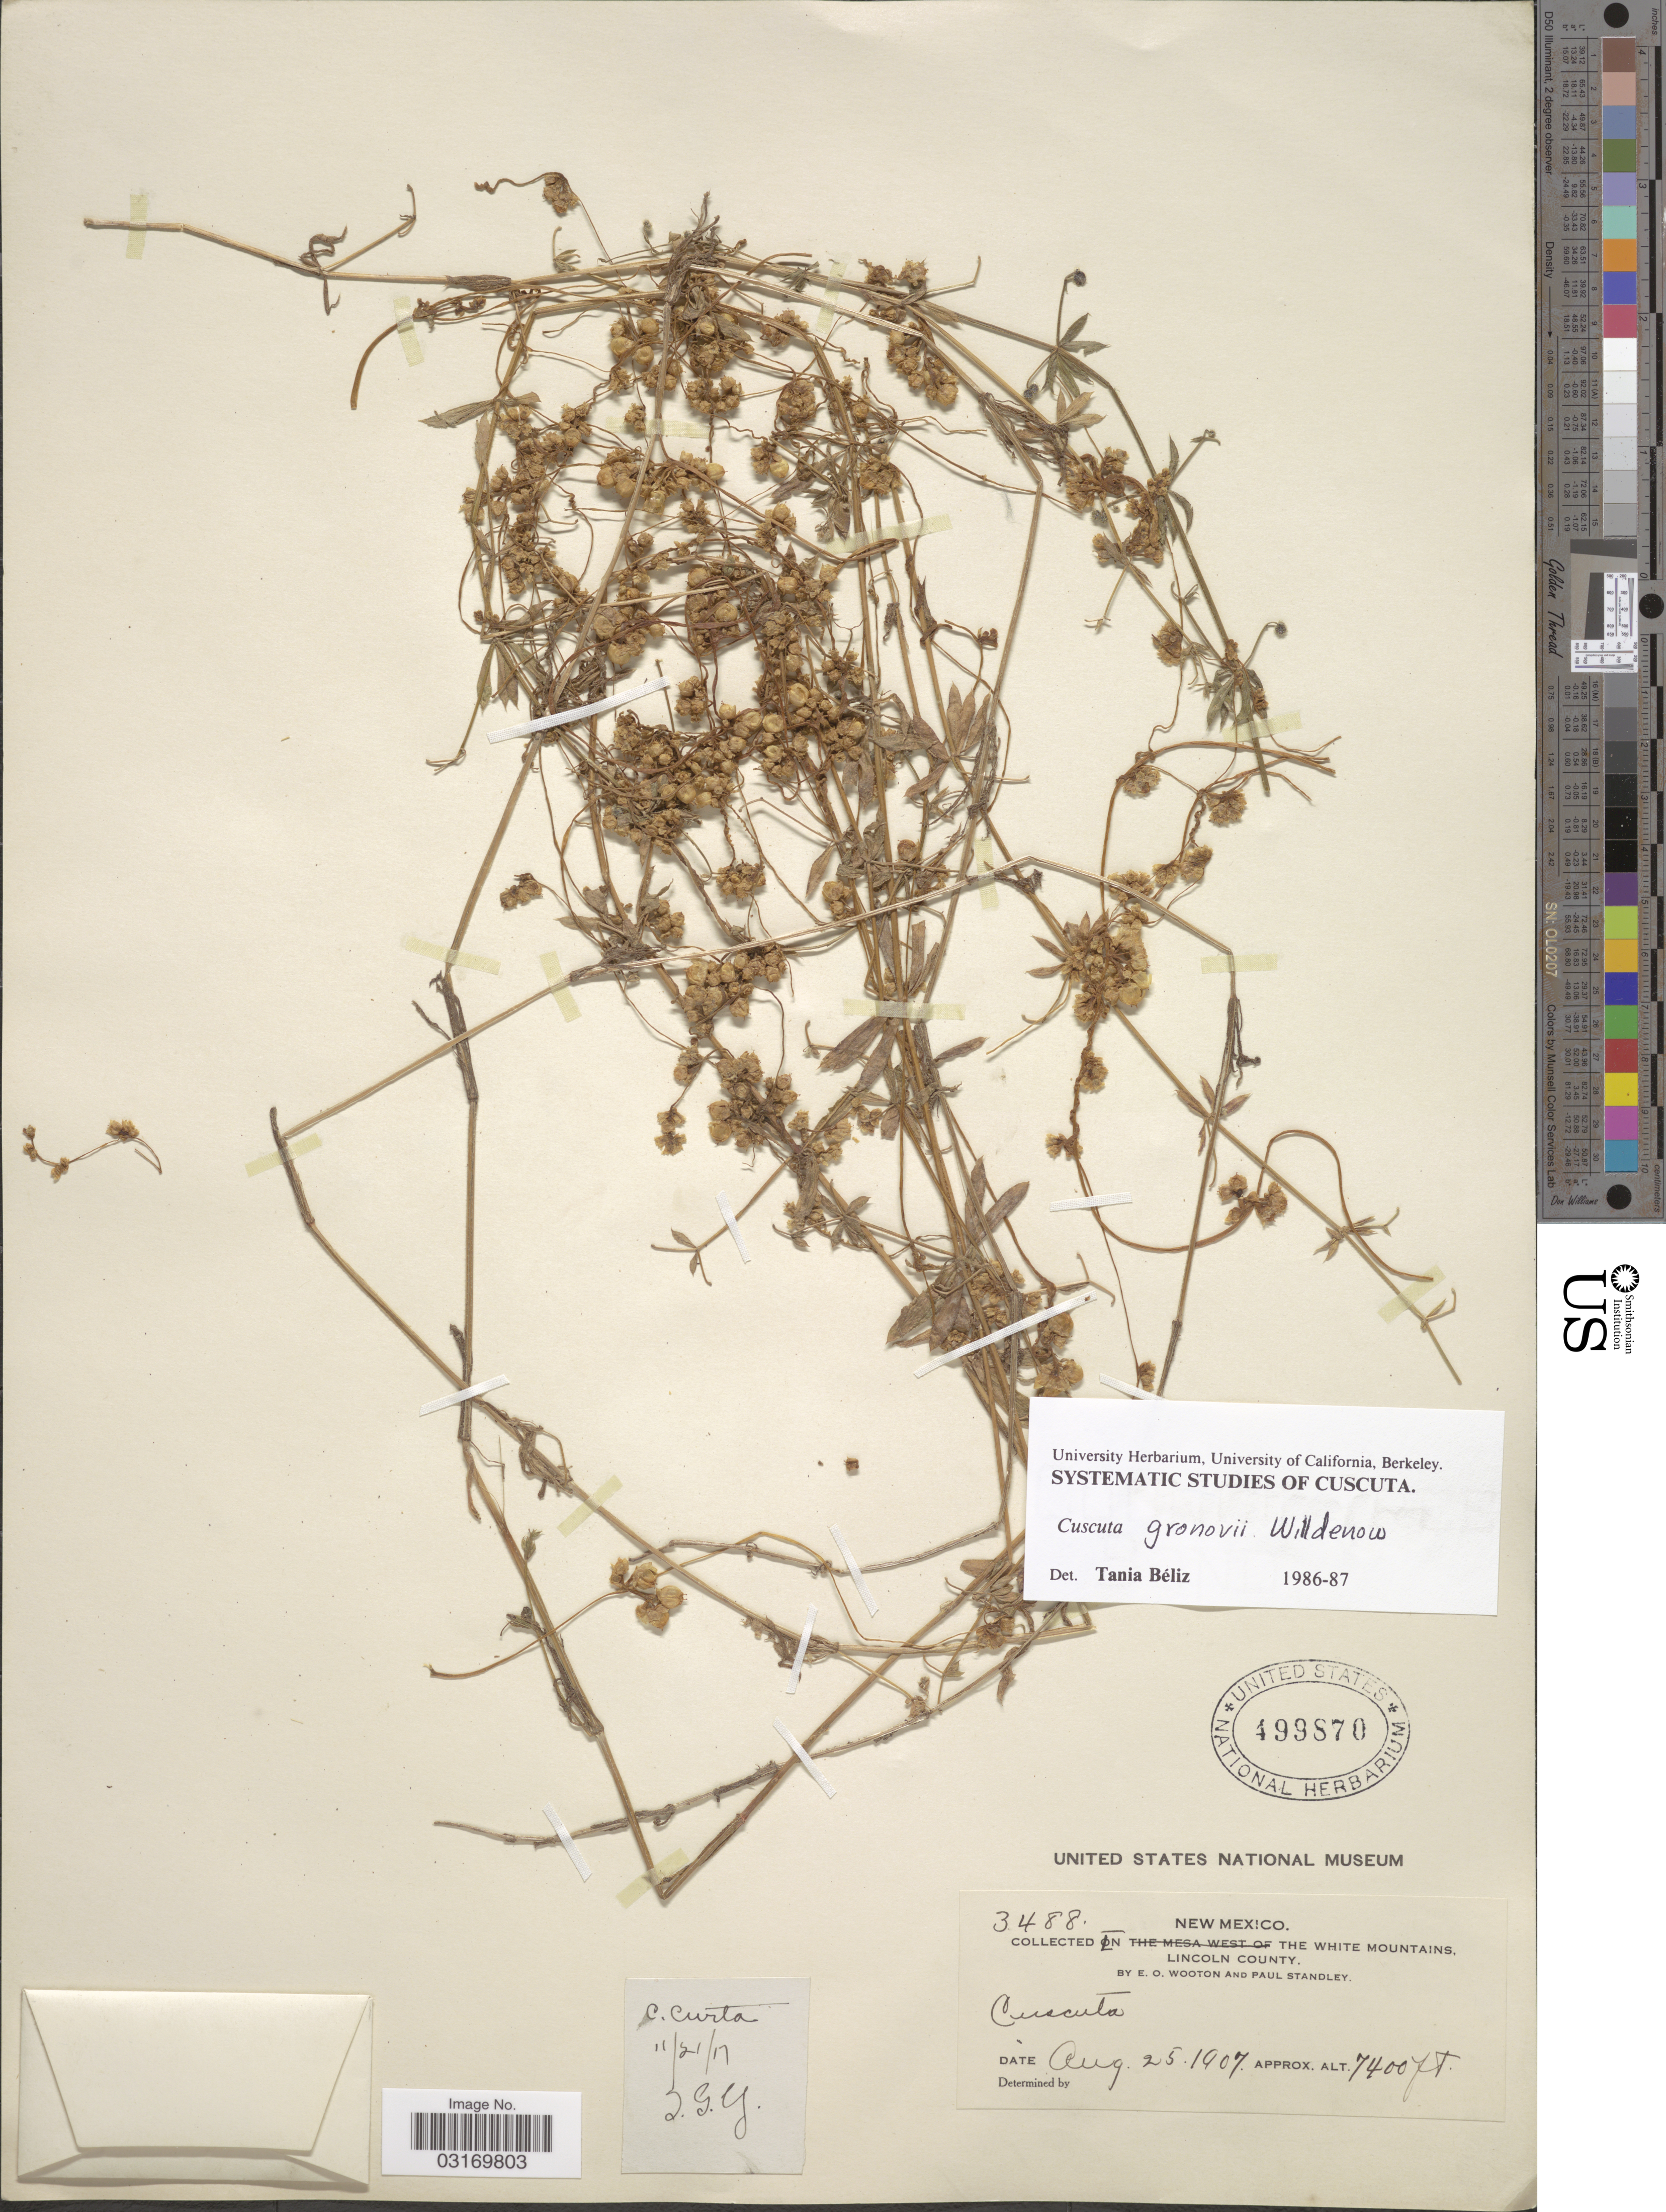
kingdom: Plantae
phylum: Tracheophyta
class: Magnoliopsida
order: Solanales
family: Convolvulaceae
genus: Cuscuta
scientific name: Cuscuta gronovii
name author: Willd. ex Schult.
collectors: E. O. Wooton & P. C. Standley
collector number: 3488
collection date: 1907-08-25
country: United States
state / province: New Mexico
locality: The White Mountains, Lincoln County.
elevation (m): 2256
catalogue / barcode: US 499870